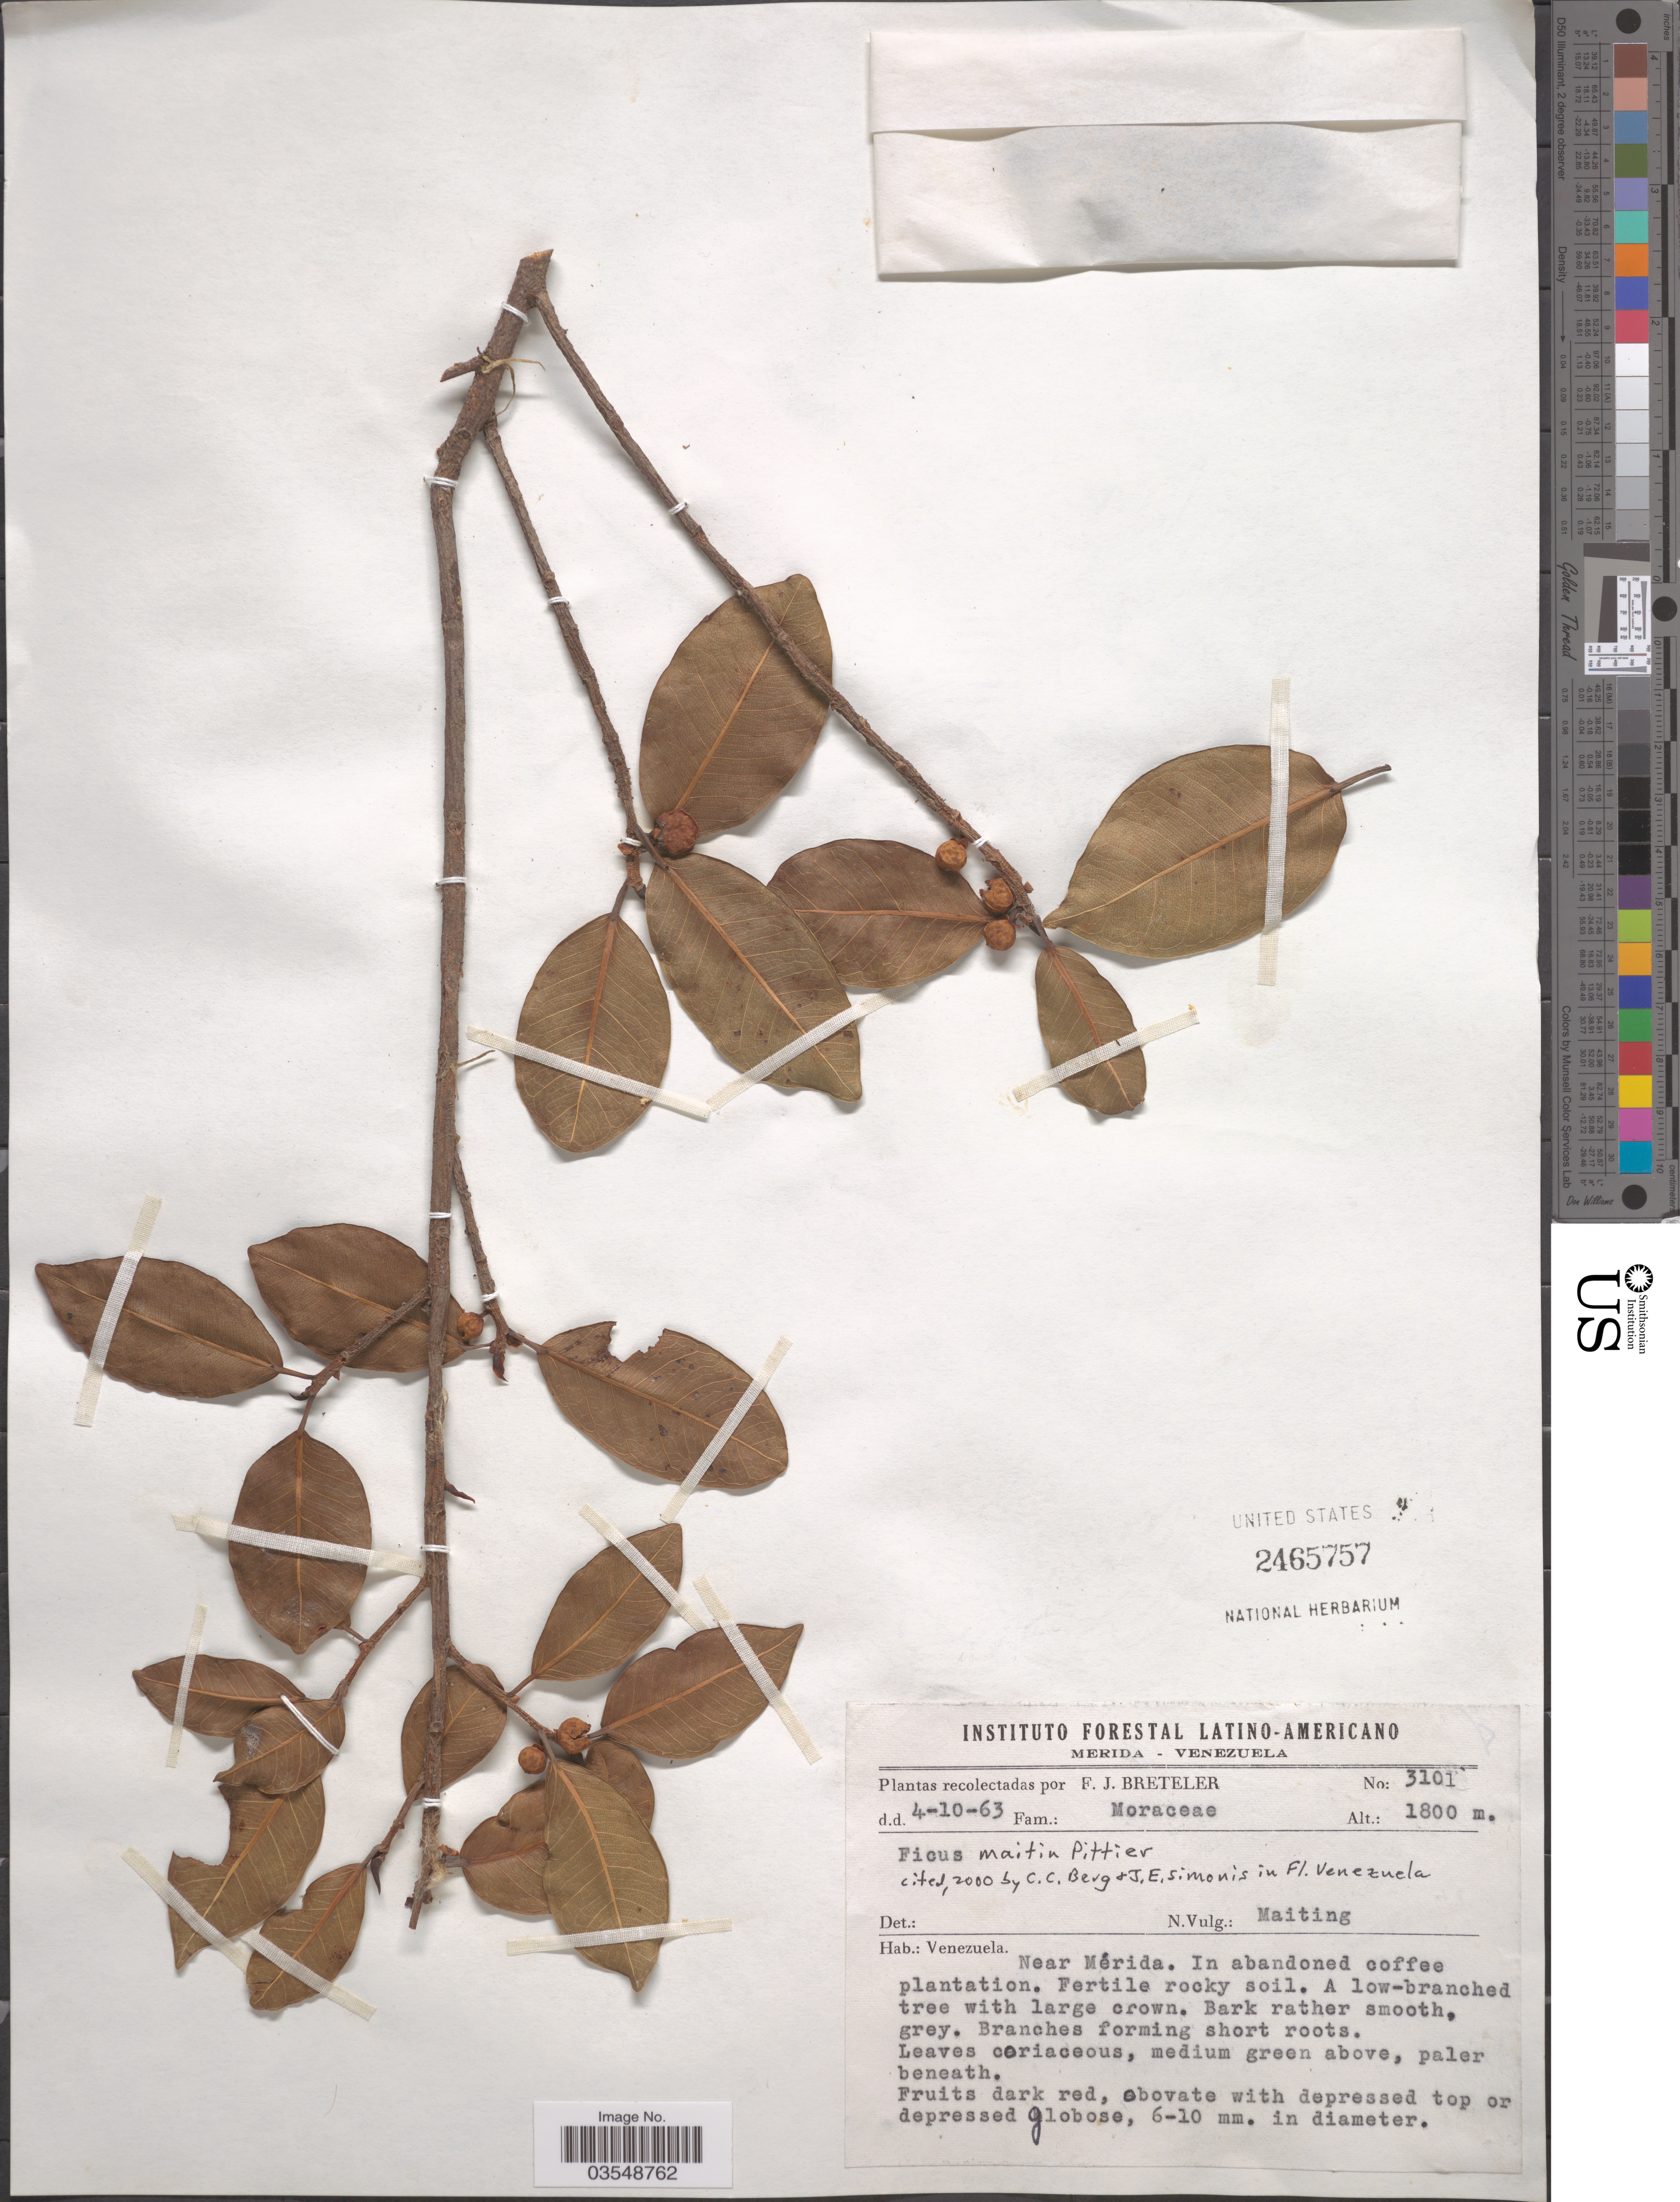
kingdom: Plantae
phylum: Tracheophyta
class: Magnoliopsida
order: Rosales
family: Moraceae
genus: Ficus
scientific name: Ficus maitin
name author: Pittier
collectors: F. J. Breteler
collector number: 3101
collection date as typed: Transcribed d/m/y: 4/10/63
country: Venezuela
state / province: Merida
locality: Near Mérida.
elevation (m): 1800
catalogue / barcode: US 2465757